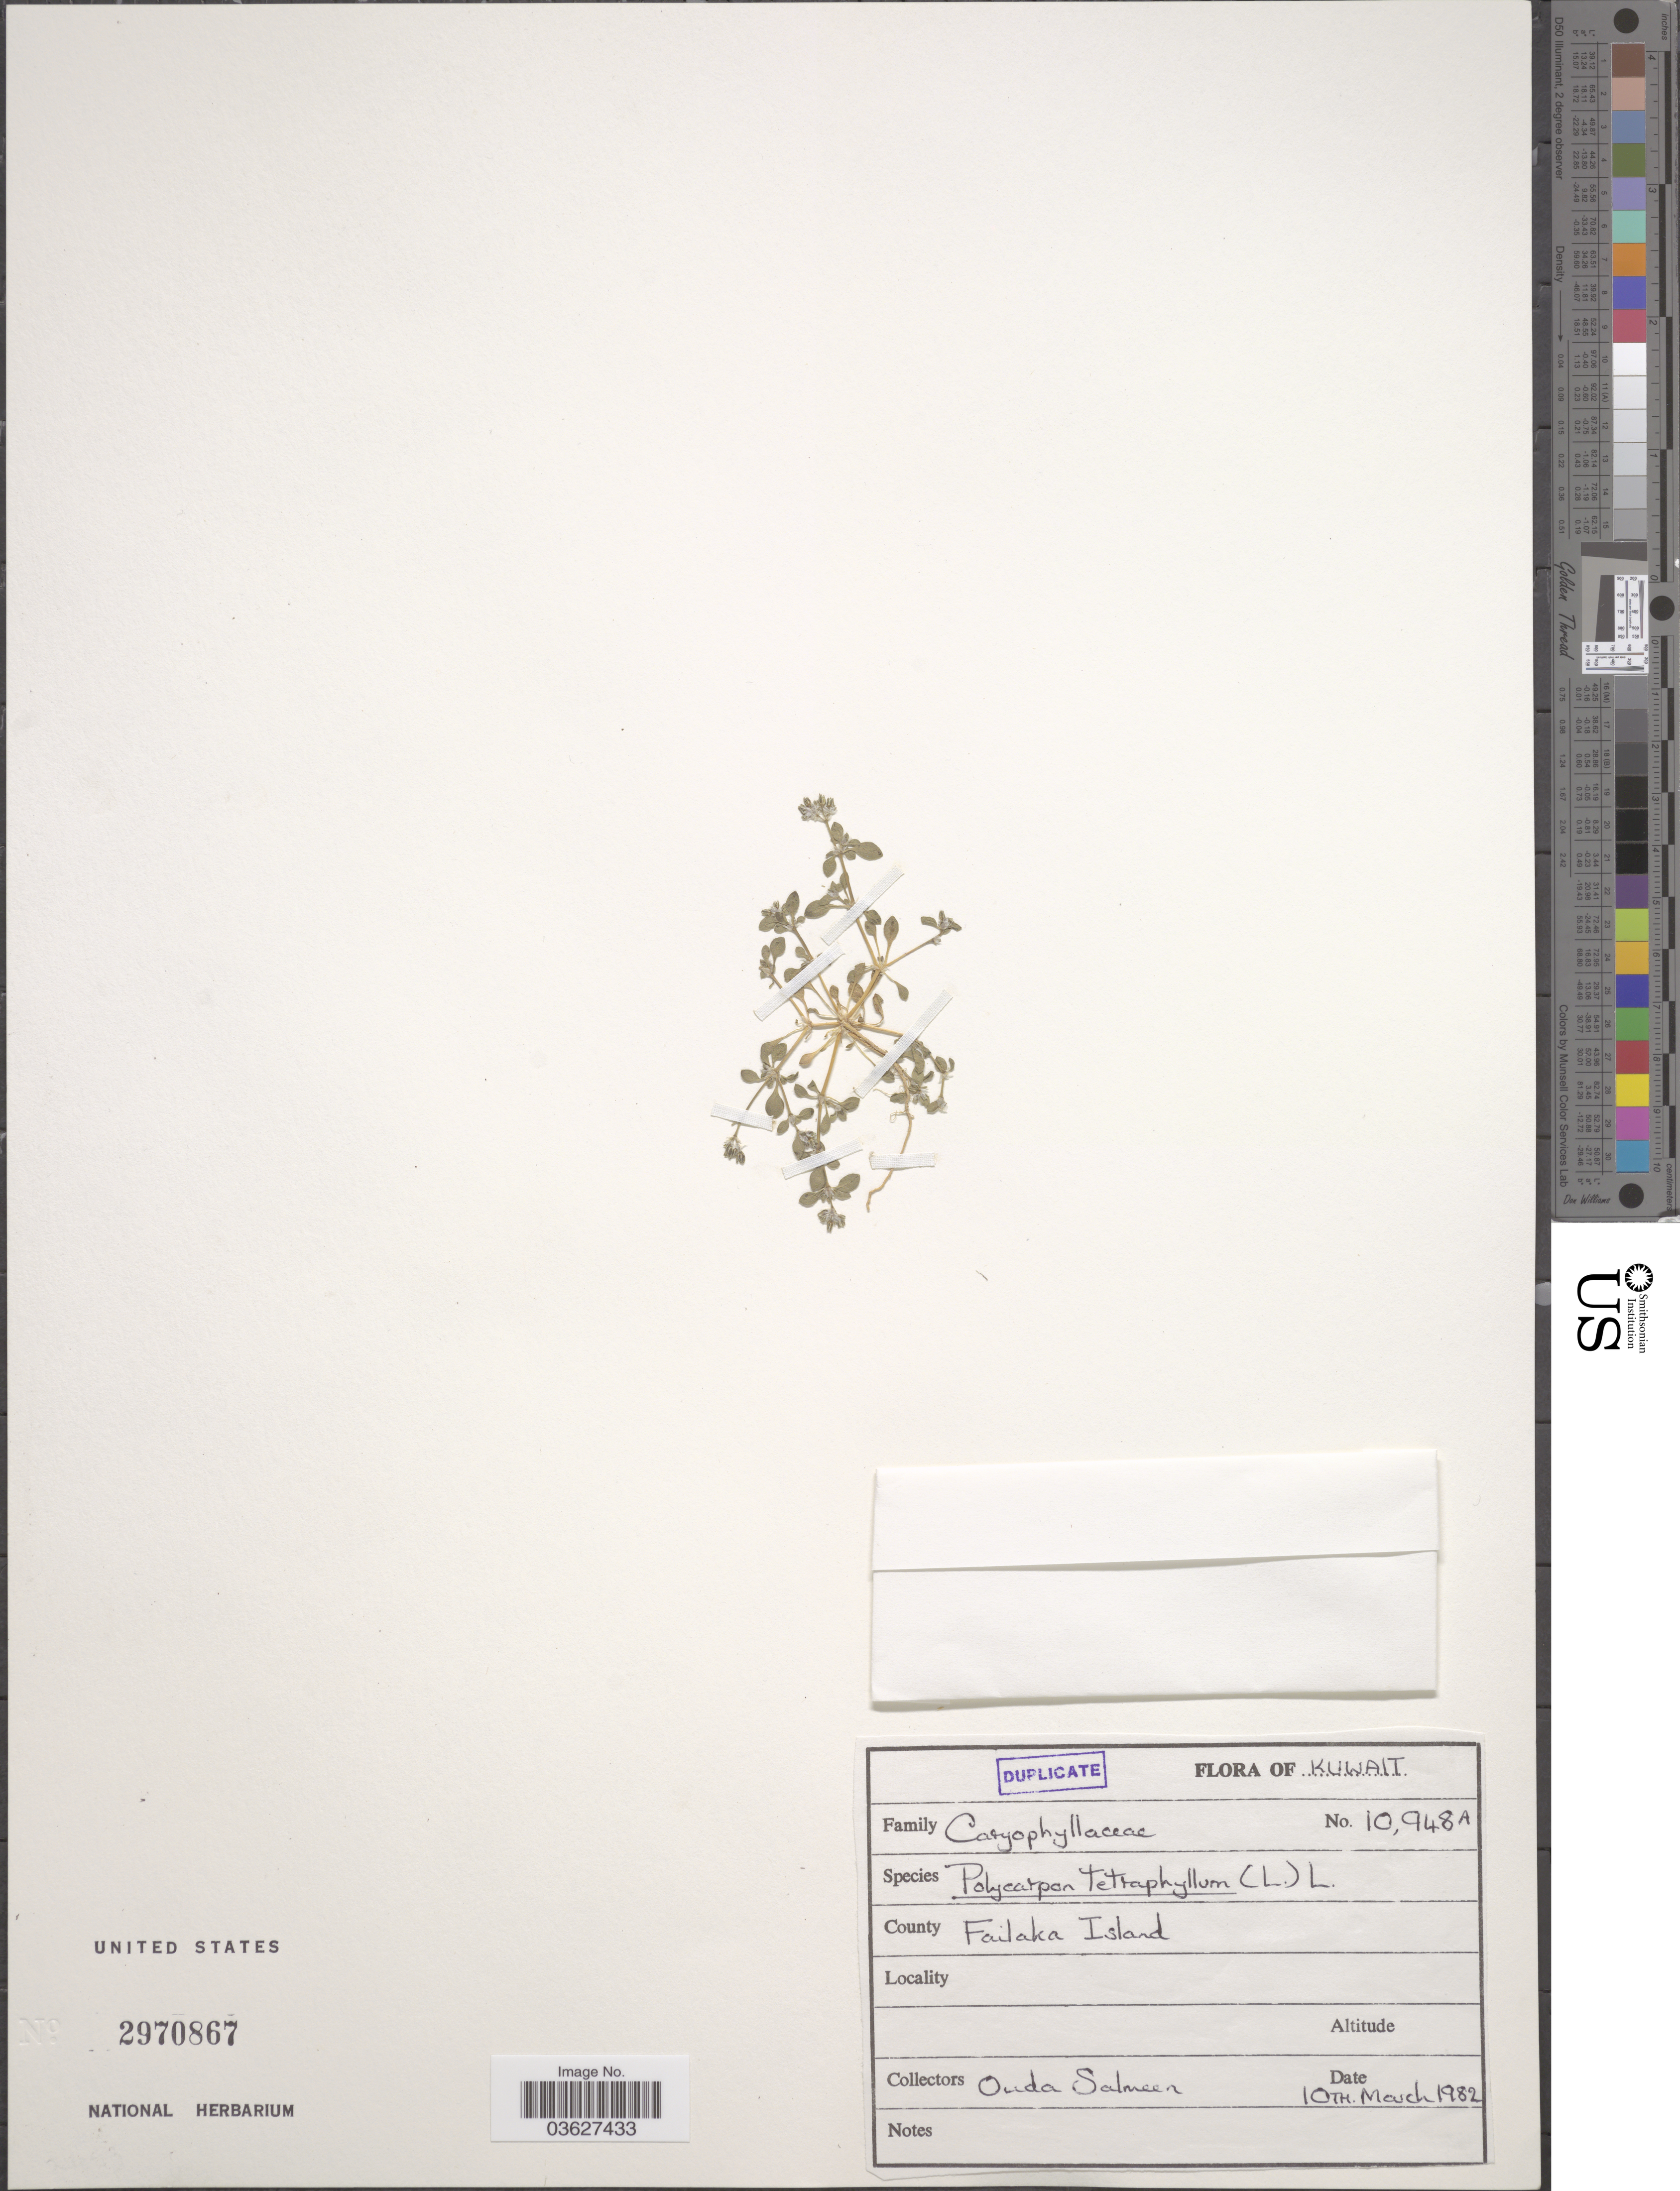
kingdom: Plantae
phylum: Tracheophyta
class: Magnoliopsida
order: Caryophyllales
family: Caryophyllaceae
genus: Polycarpon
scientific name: Polycarpon tetraphyllum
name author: (L.) L.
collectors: O. Salmeen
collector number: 10948A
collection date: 1982-03-10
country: Kuwait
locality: Failaka Island.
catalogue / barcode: US 2970867